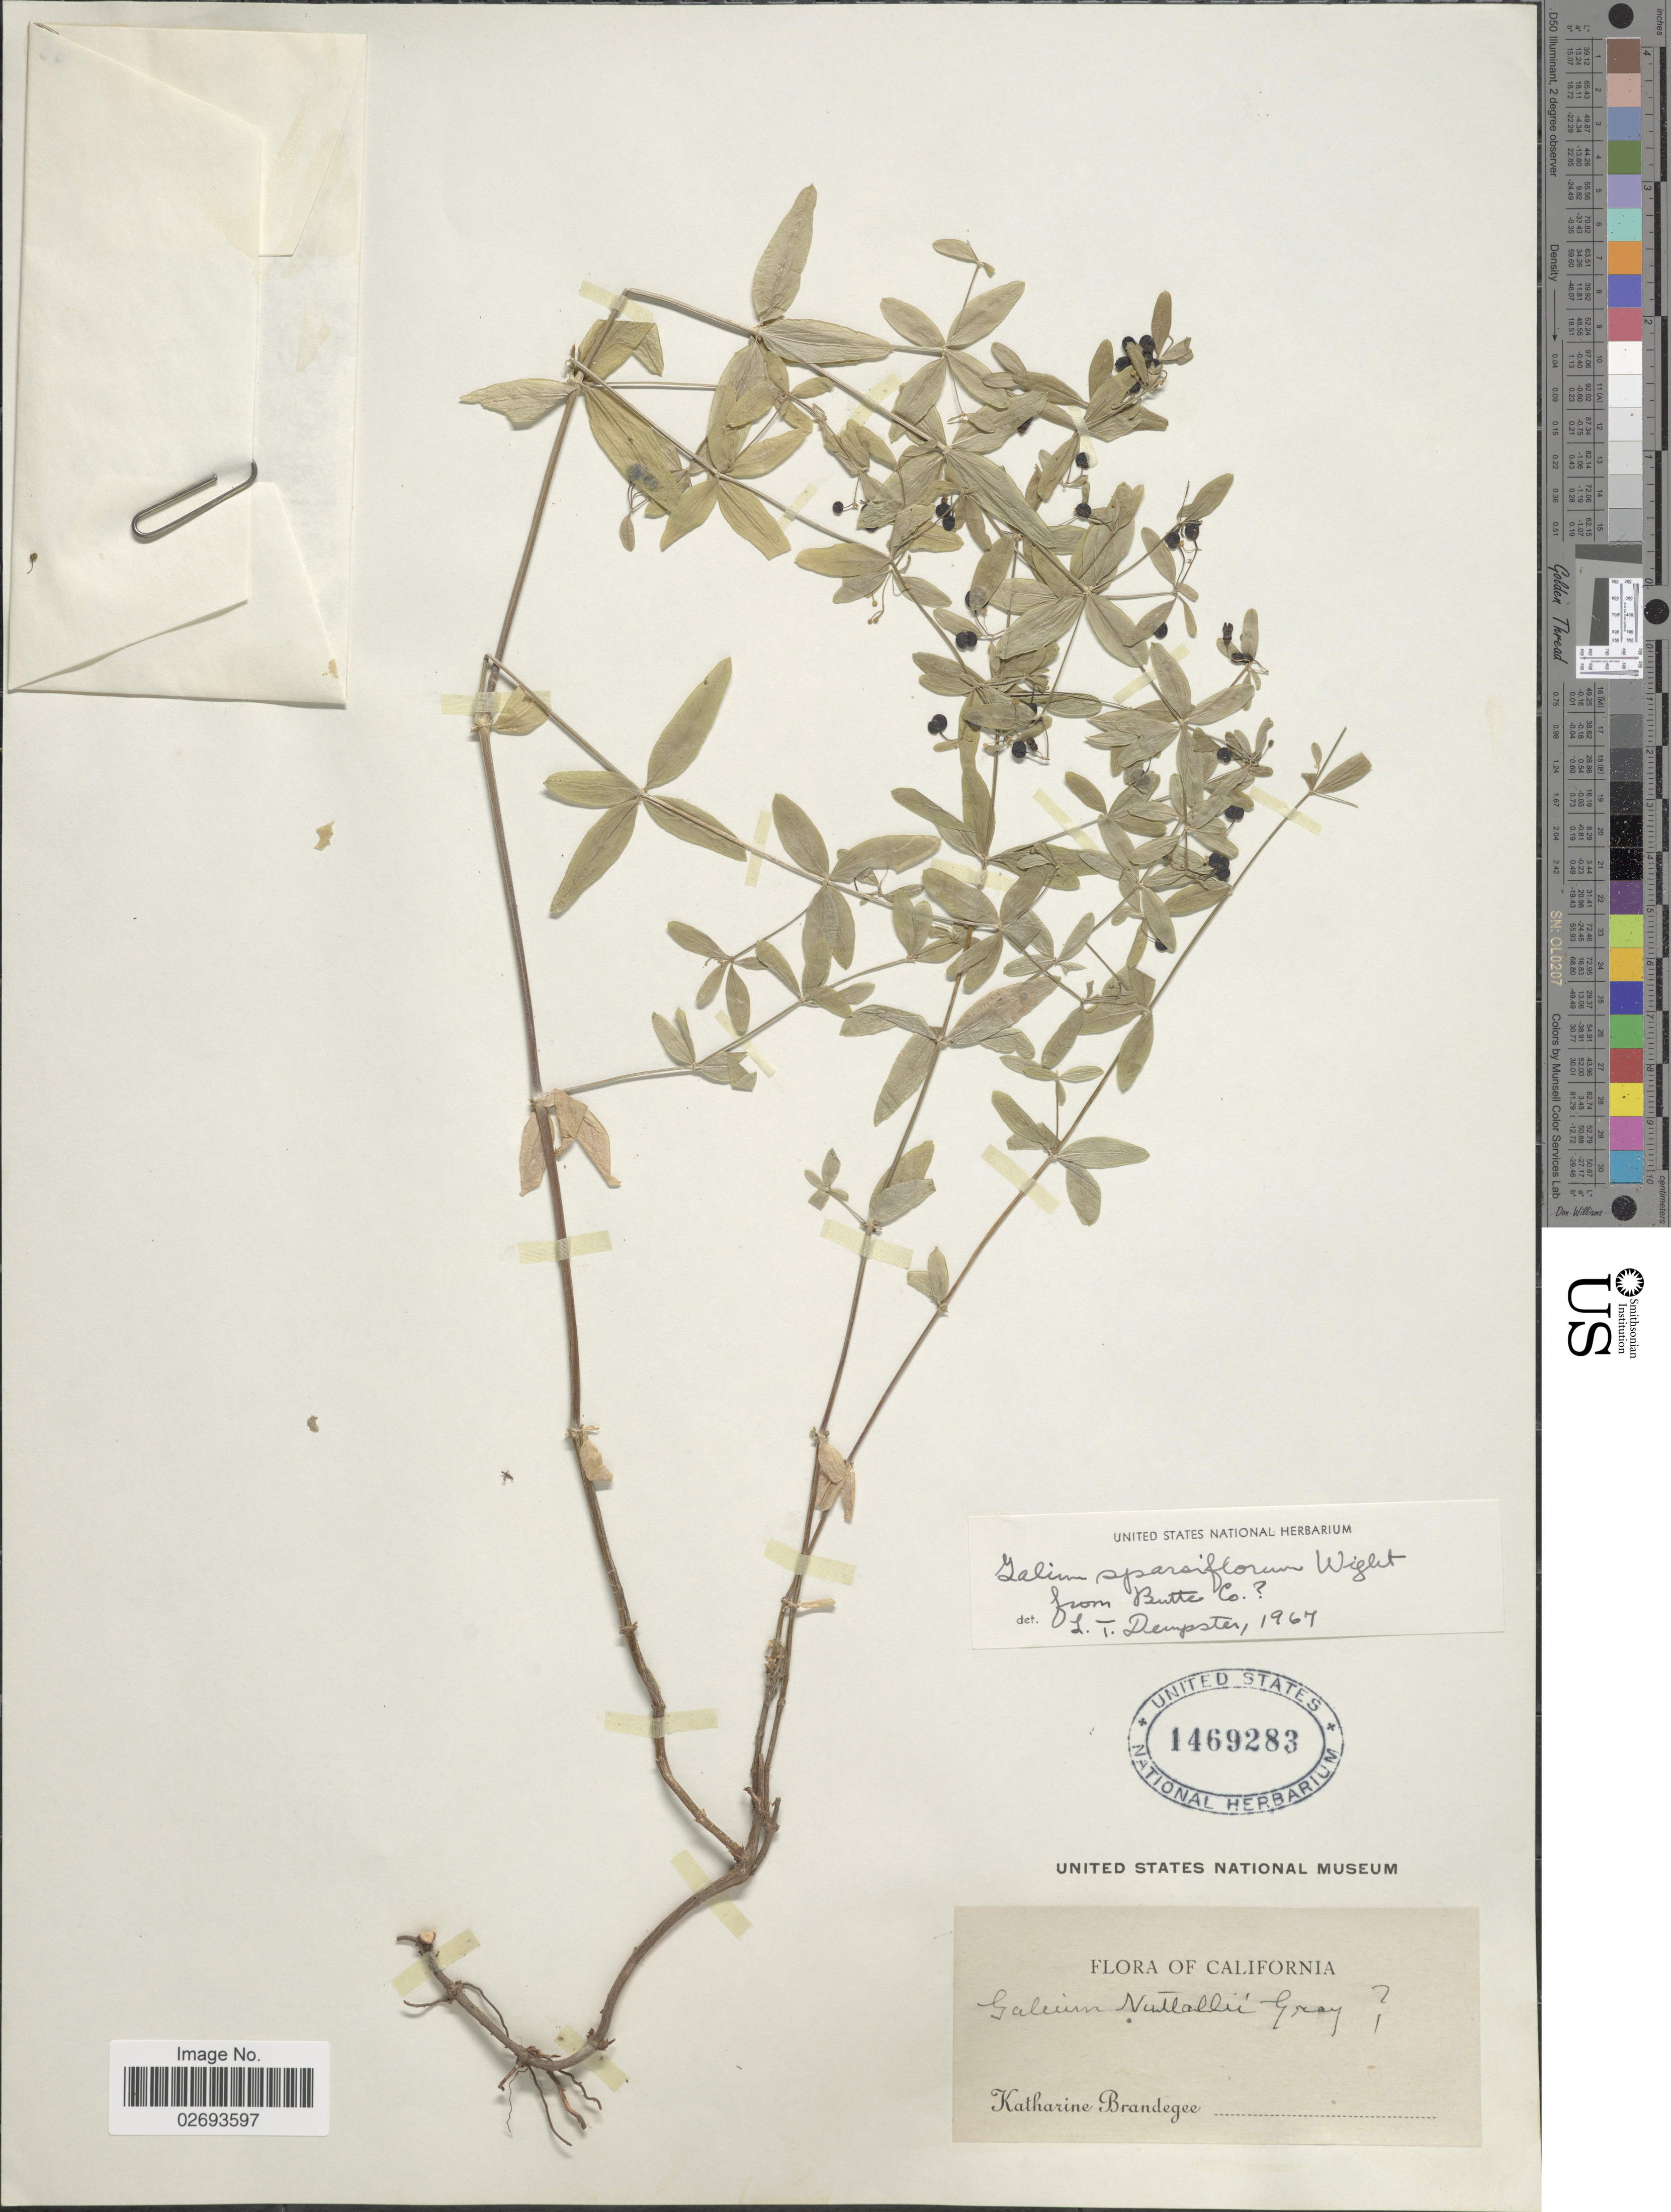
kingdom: Plantae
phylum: Tracheophyta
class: Magnoliopsida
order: Gentianales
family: Rubiaceae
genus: Galium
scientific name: Galium sparsiflorum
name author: W. Wight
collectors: M. K. Brandegee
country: United States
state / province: California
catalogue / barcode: US 1469283